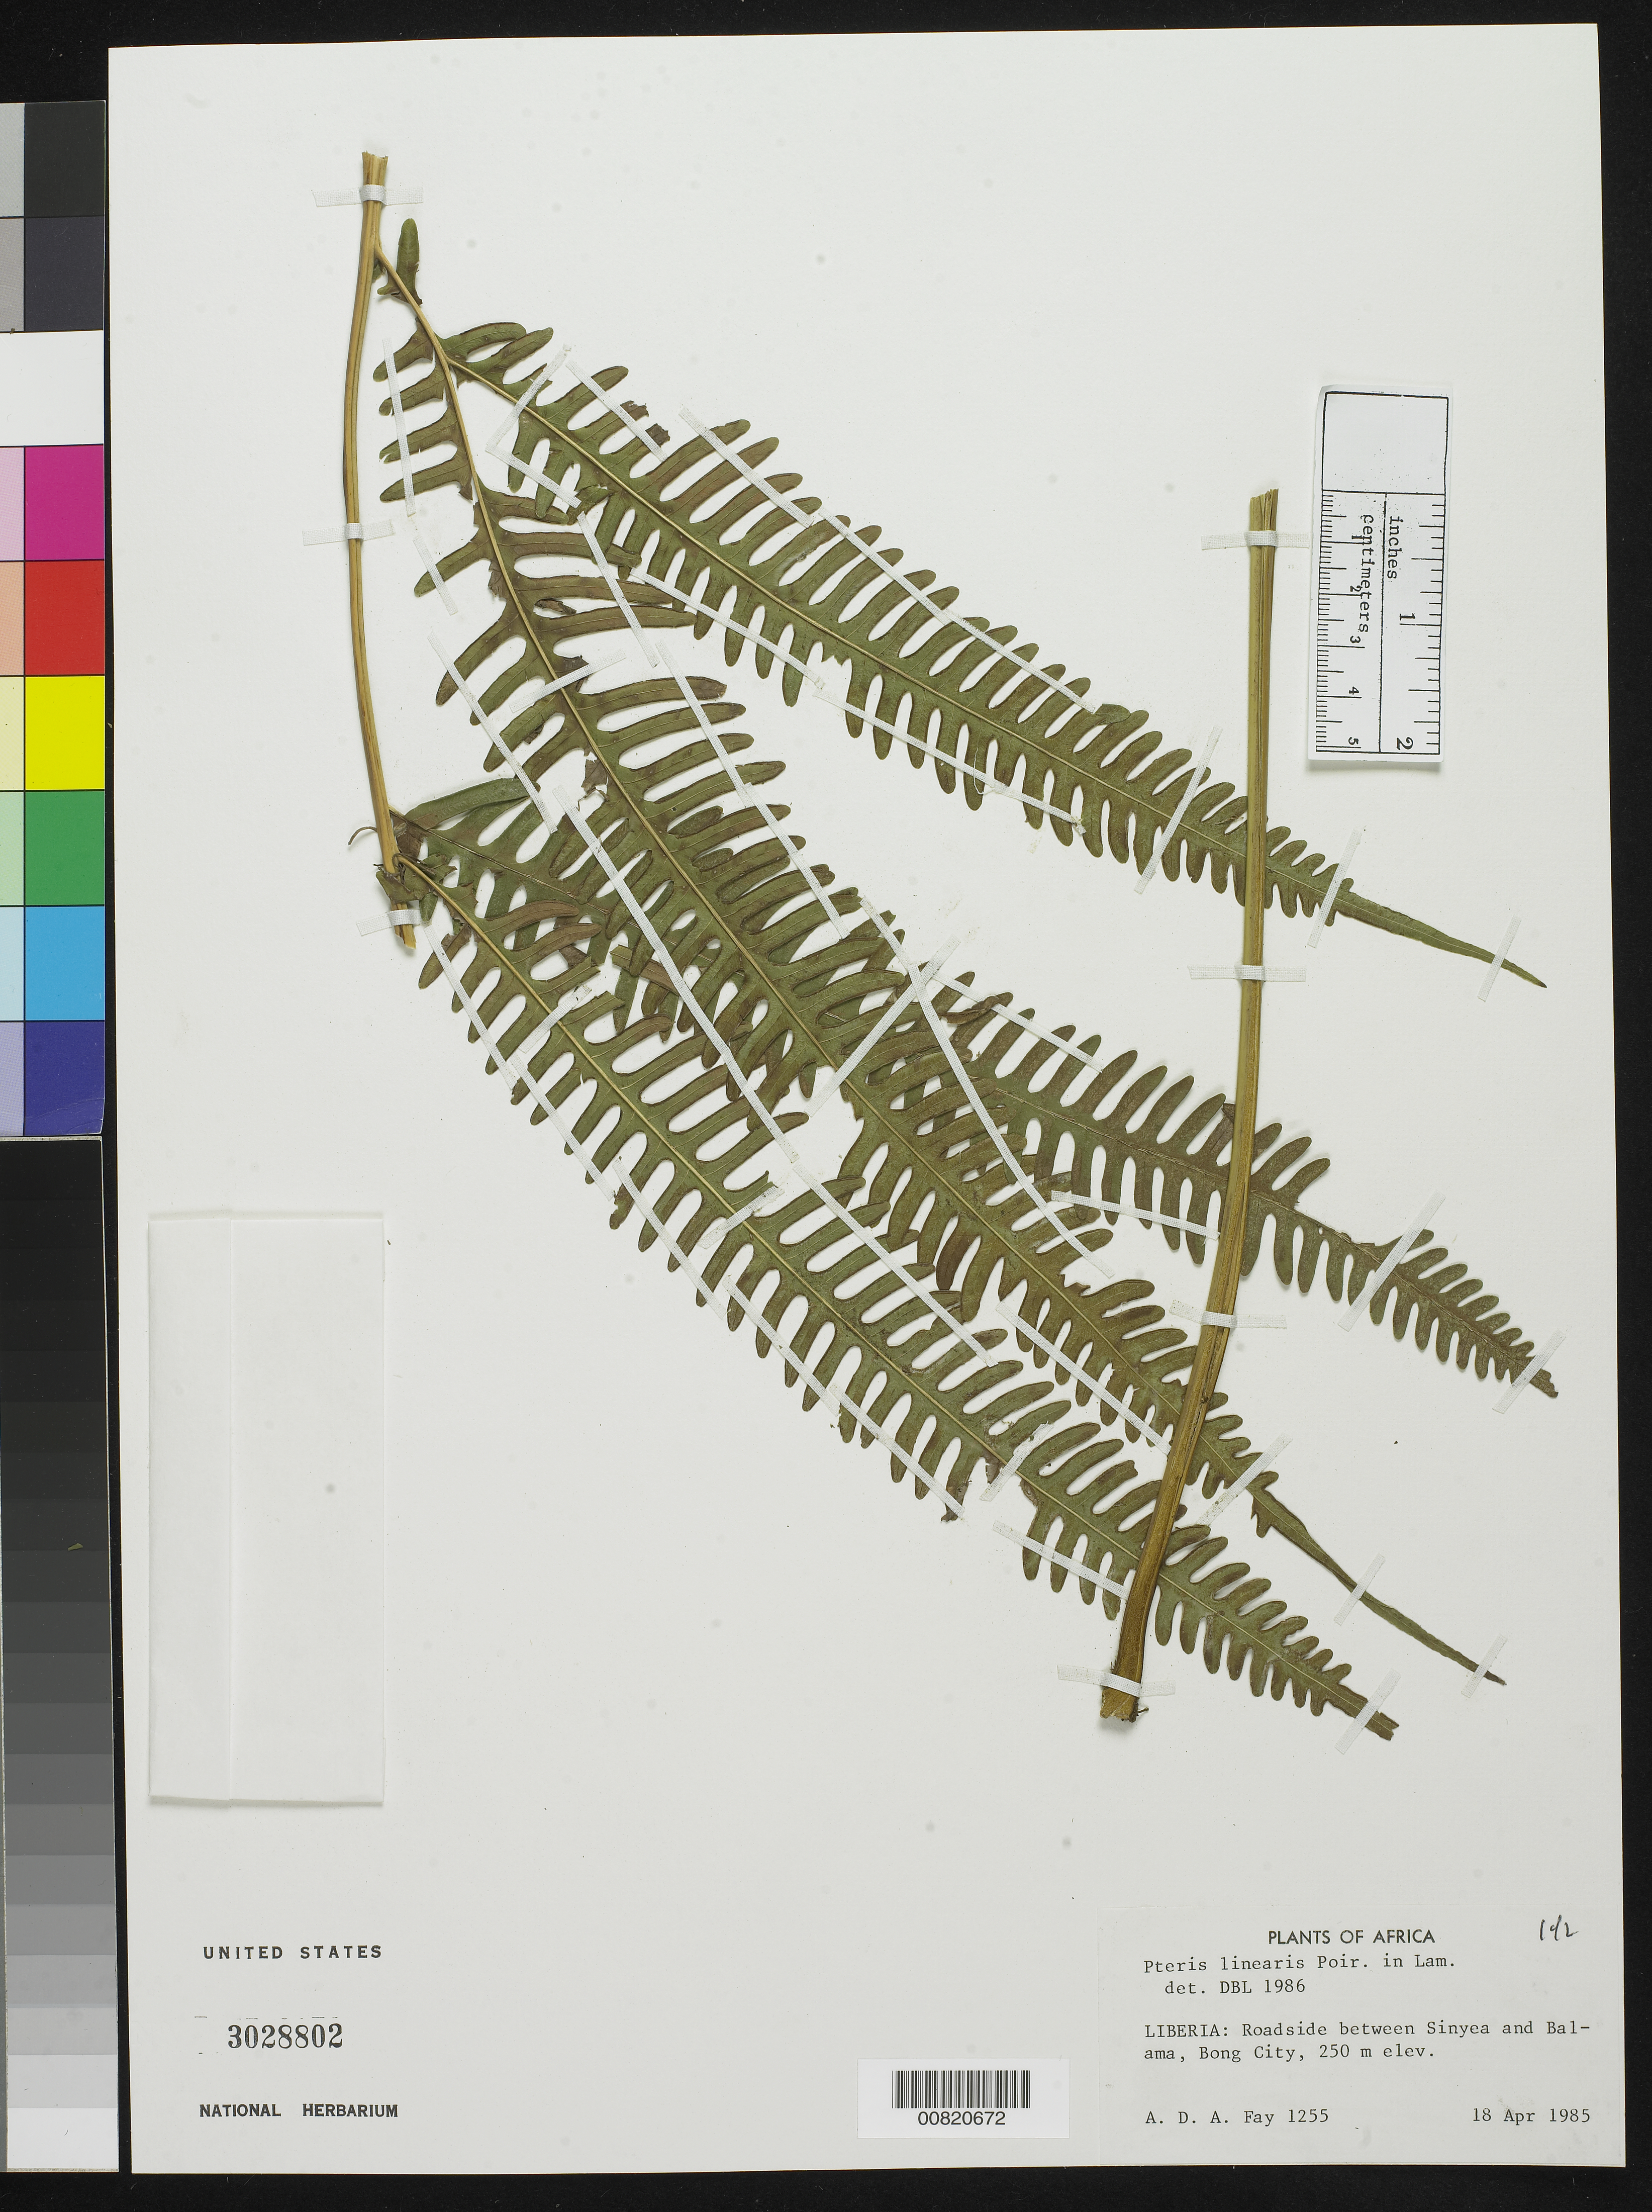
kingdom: Plantae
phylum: Tracheophyta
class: Polypodiopsida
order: Polypodiales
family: Pteridaceae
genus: Pteris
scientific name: Pteris linearis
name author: Poir.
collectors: A. Fay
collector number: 1255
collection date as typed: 18 Apr 1985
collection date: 1985-04-18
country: Liberia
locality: Roadside between Sinyea and Balama, Bong City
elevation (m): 250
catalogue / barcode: US 3028802